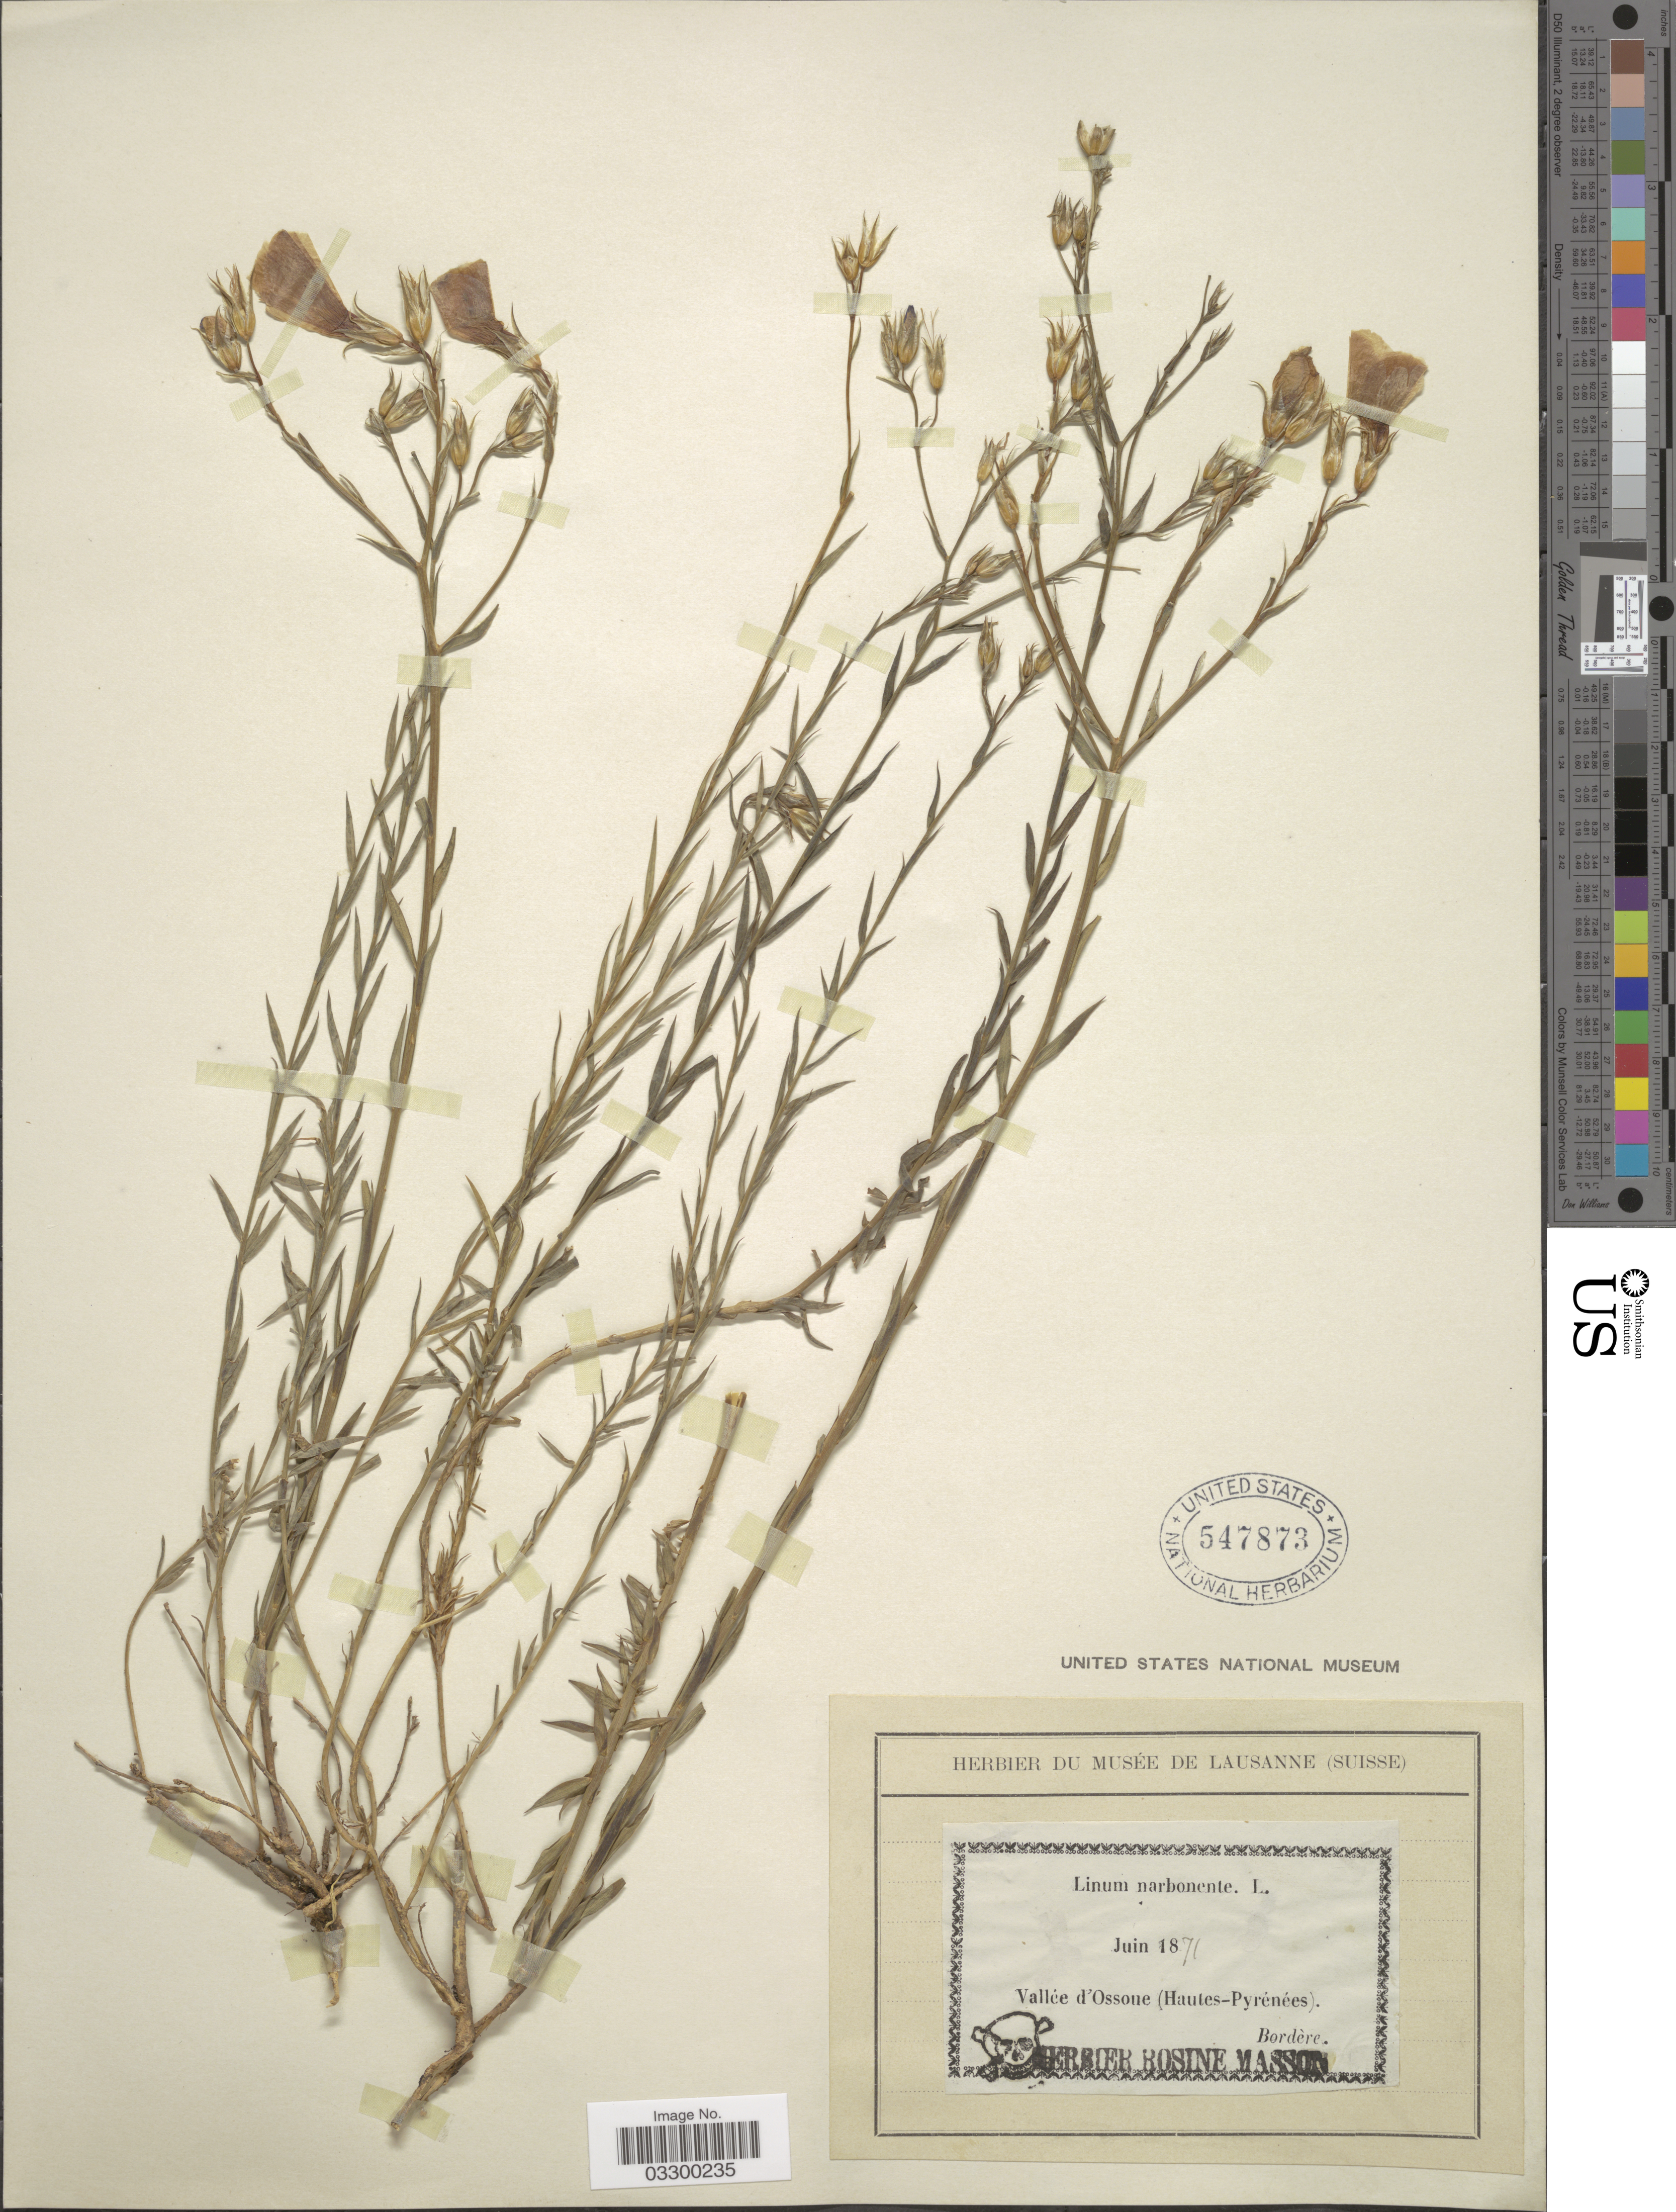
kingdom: Plantae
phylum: Tracheophyta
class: Magnoliopsida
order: Malpighiales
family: Linaceae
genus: Linum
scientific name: Linum narbonense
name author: L.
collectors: -. Bordère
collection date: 1871-06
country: France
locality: Vallée d'Ossoue (Hautes-Pyrénées).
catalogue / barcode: US 547873